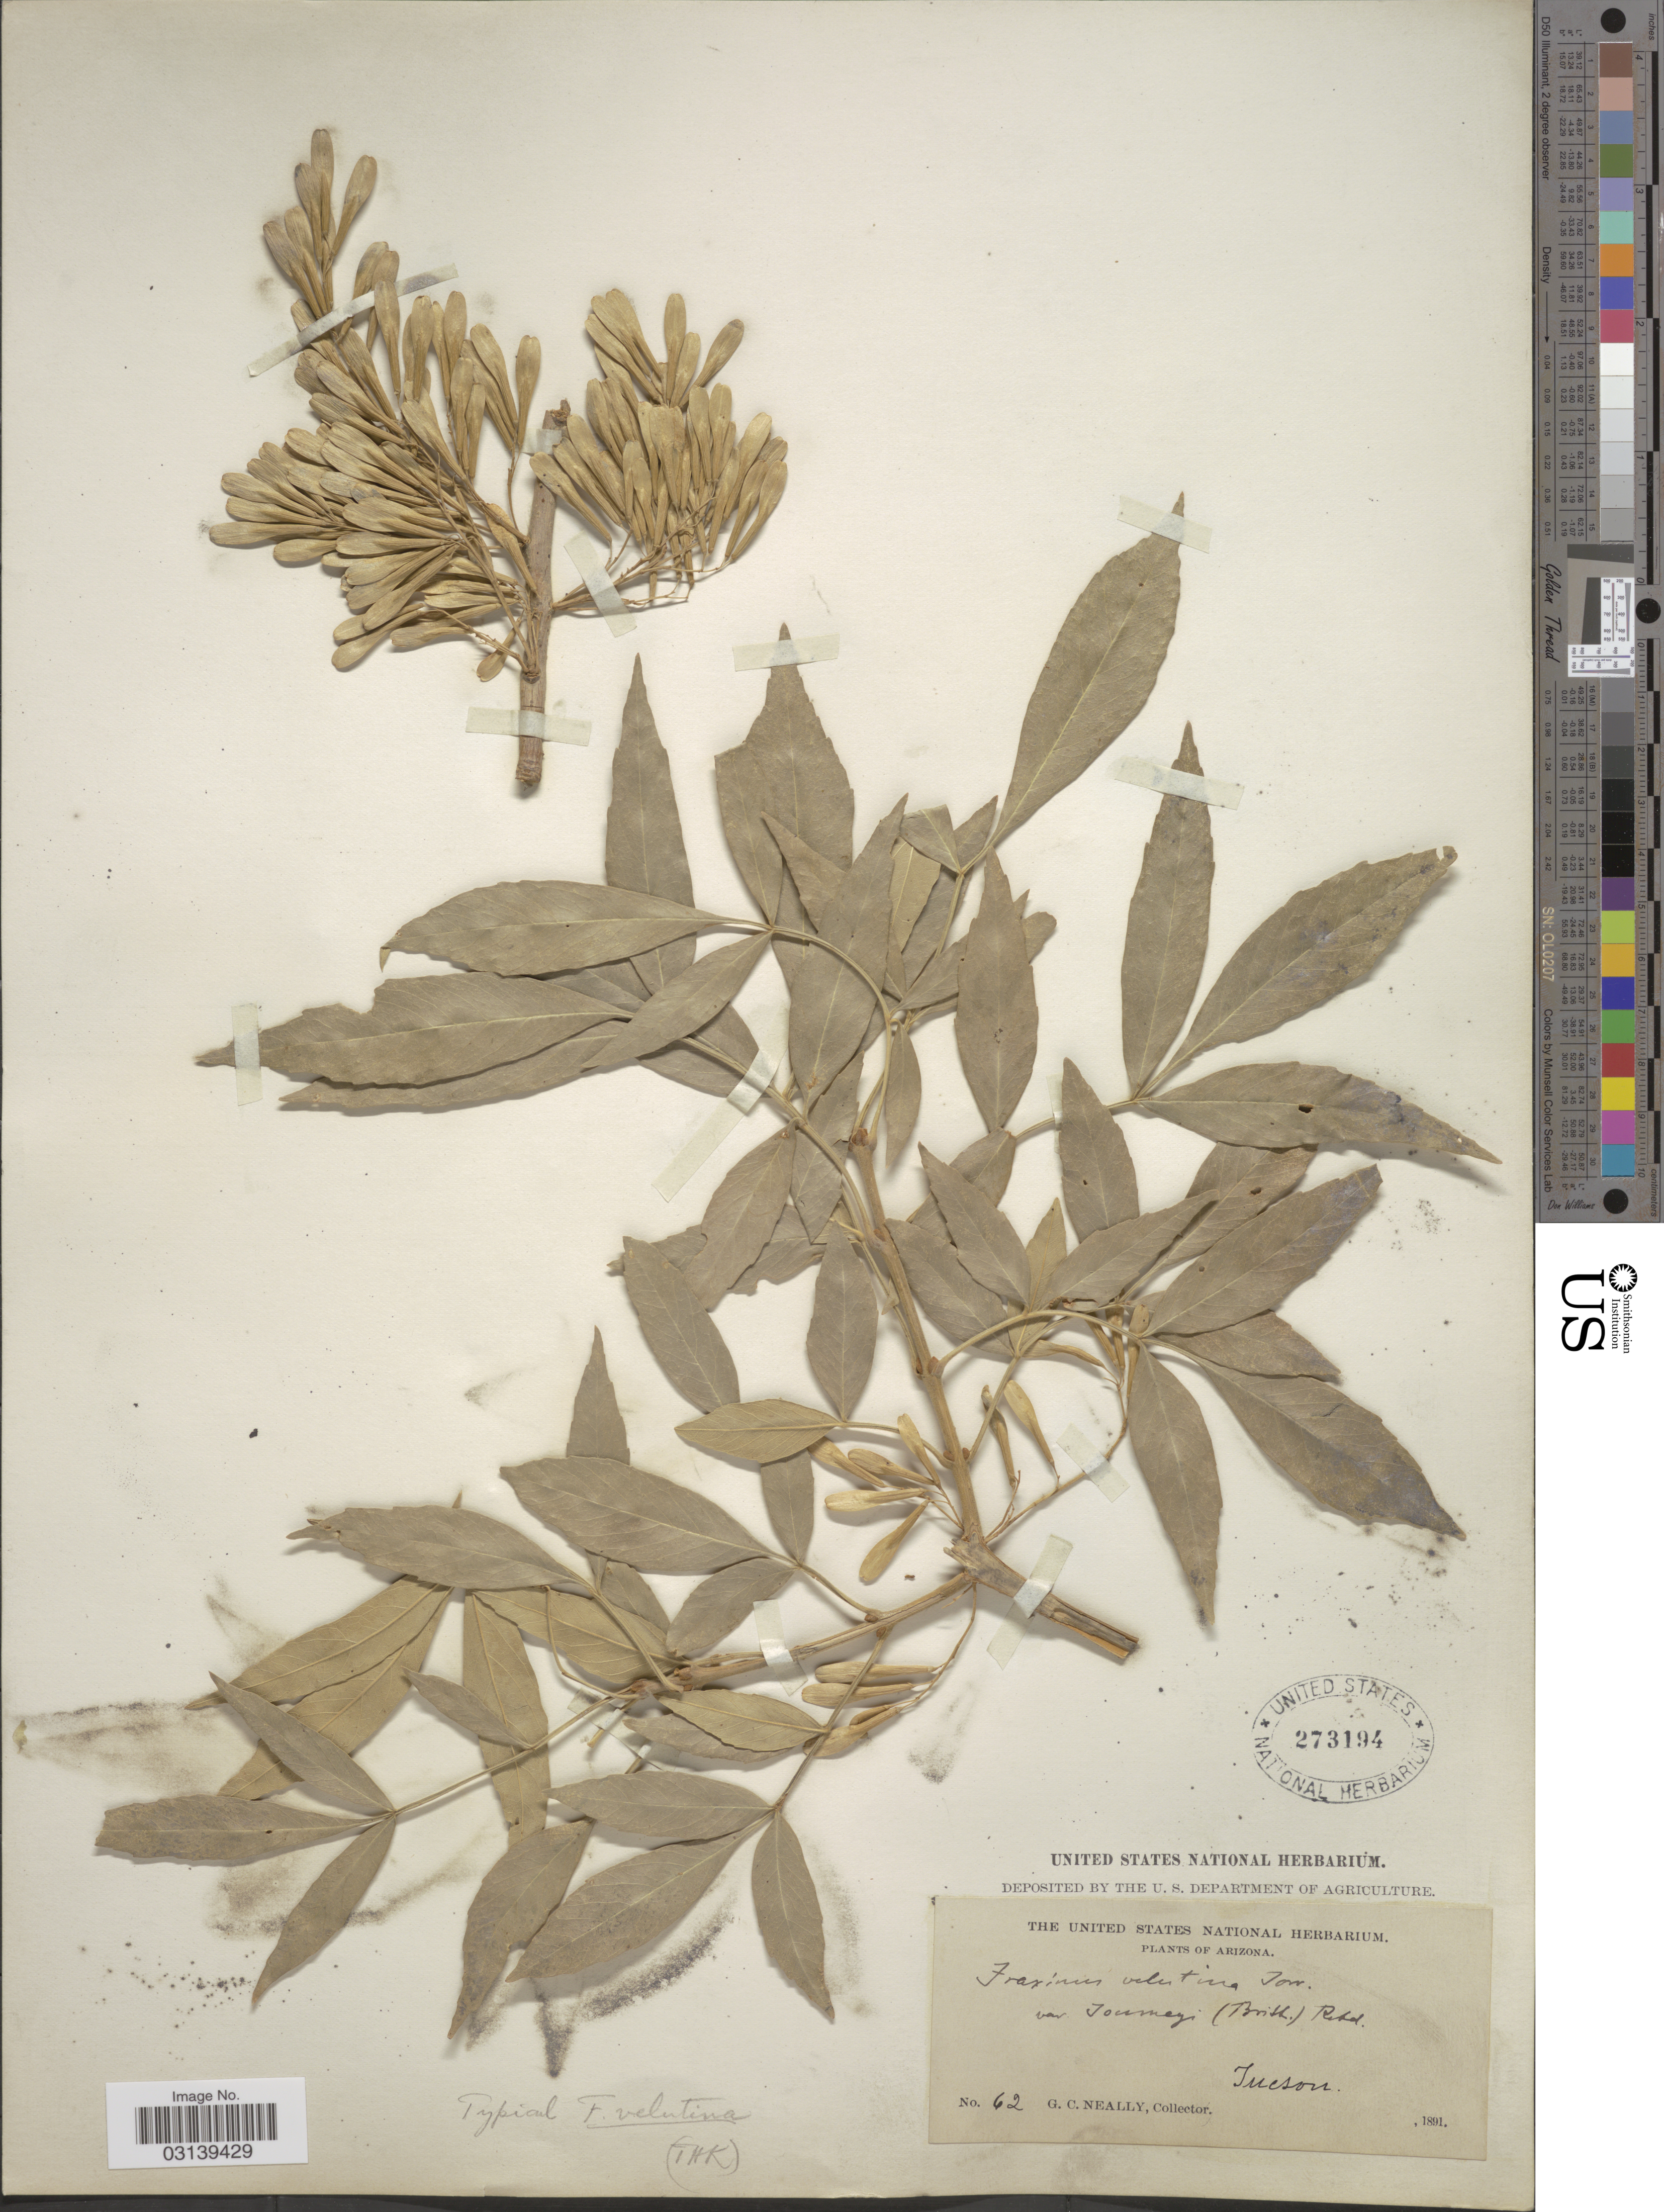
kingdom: Plantae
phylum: Tracheophyta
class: Magnoliopsida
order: Lamiales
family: Oleaceae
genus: Fraxinus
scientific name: Fraxinus velutina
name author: Torr.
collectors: G. Neally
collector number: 62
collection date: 1891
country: United States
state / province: Arizona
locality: Tucson.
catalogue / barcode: US 273194